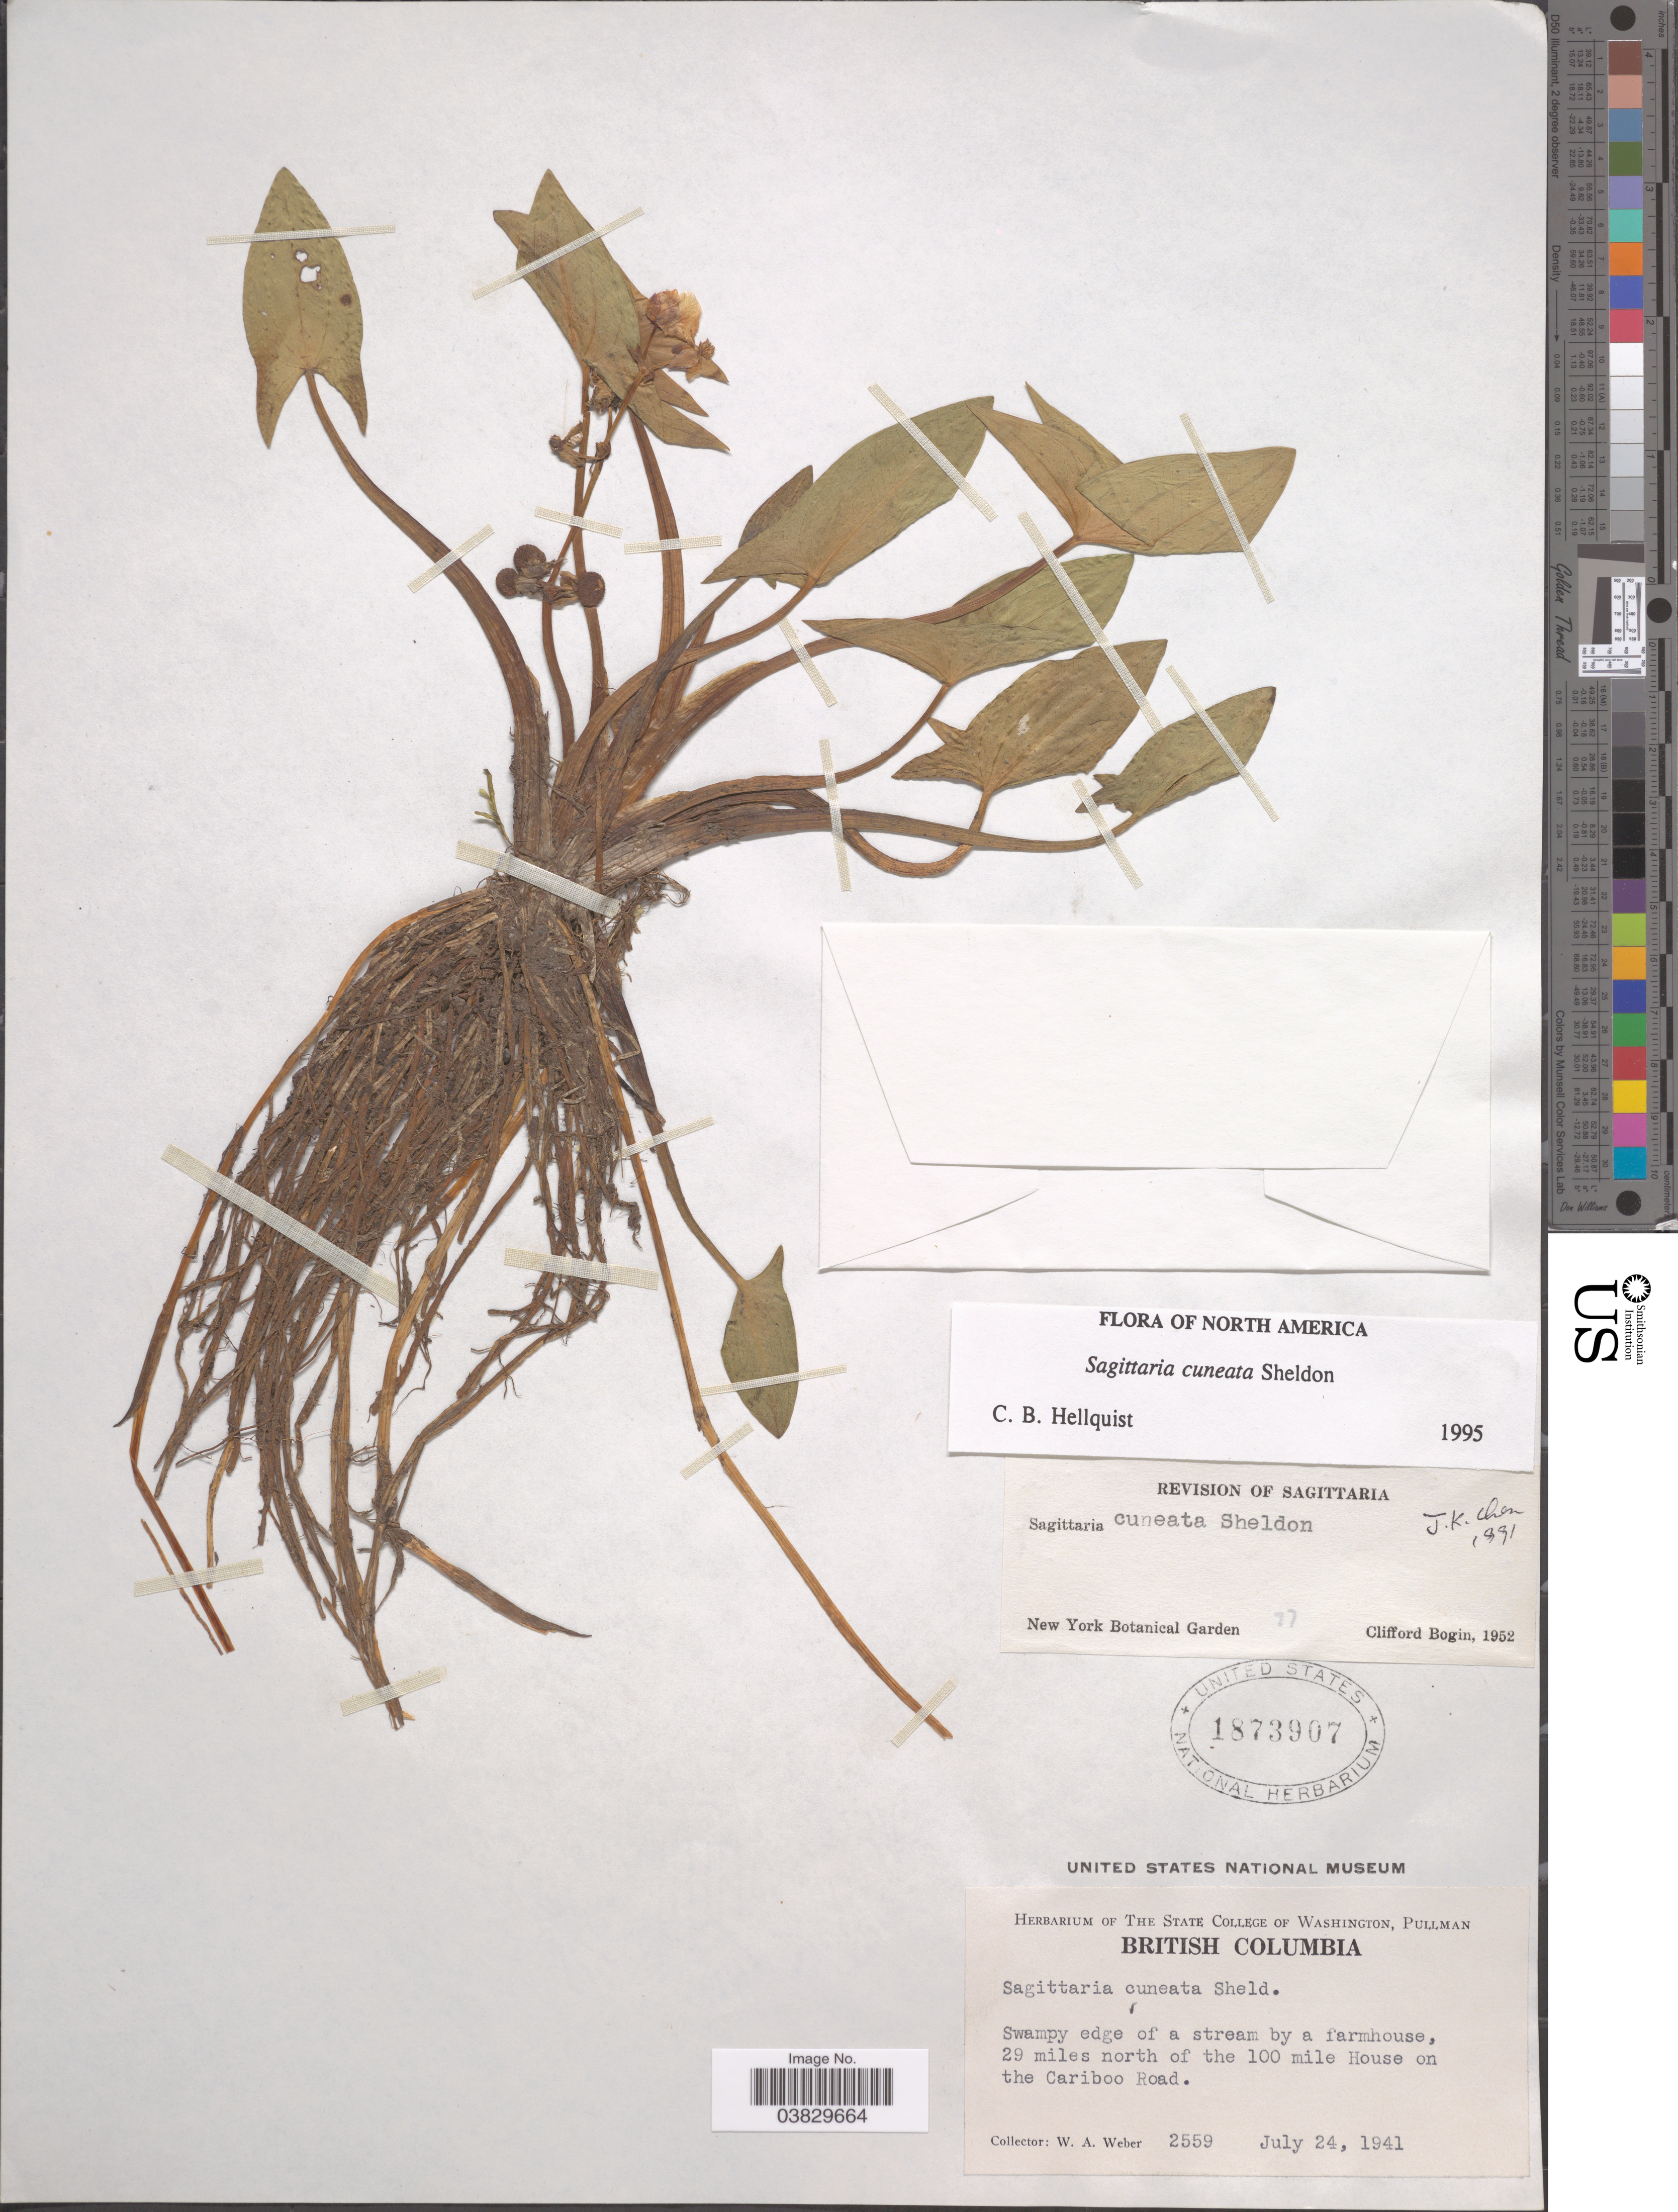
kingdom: Plantae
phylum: Tracheophyta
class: Liliopsida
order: Alismatales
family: Alismataceae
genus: Sagittaria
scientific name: Sagittaria cuneata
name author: E. Sheld.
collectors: W. A. Weber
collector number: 2559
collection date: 1941-07-24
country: Canada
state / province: British Columbia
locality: Swampy edge of a stream by a farmhouse, 29 miles north of the 100 mile House on the Cariboo Road.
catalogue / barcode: US 1873907